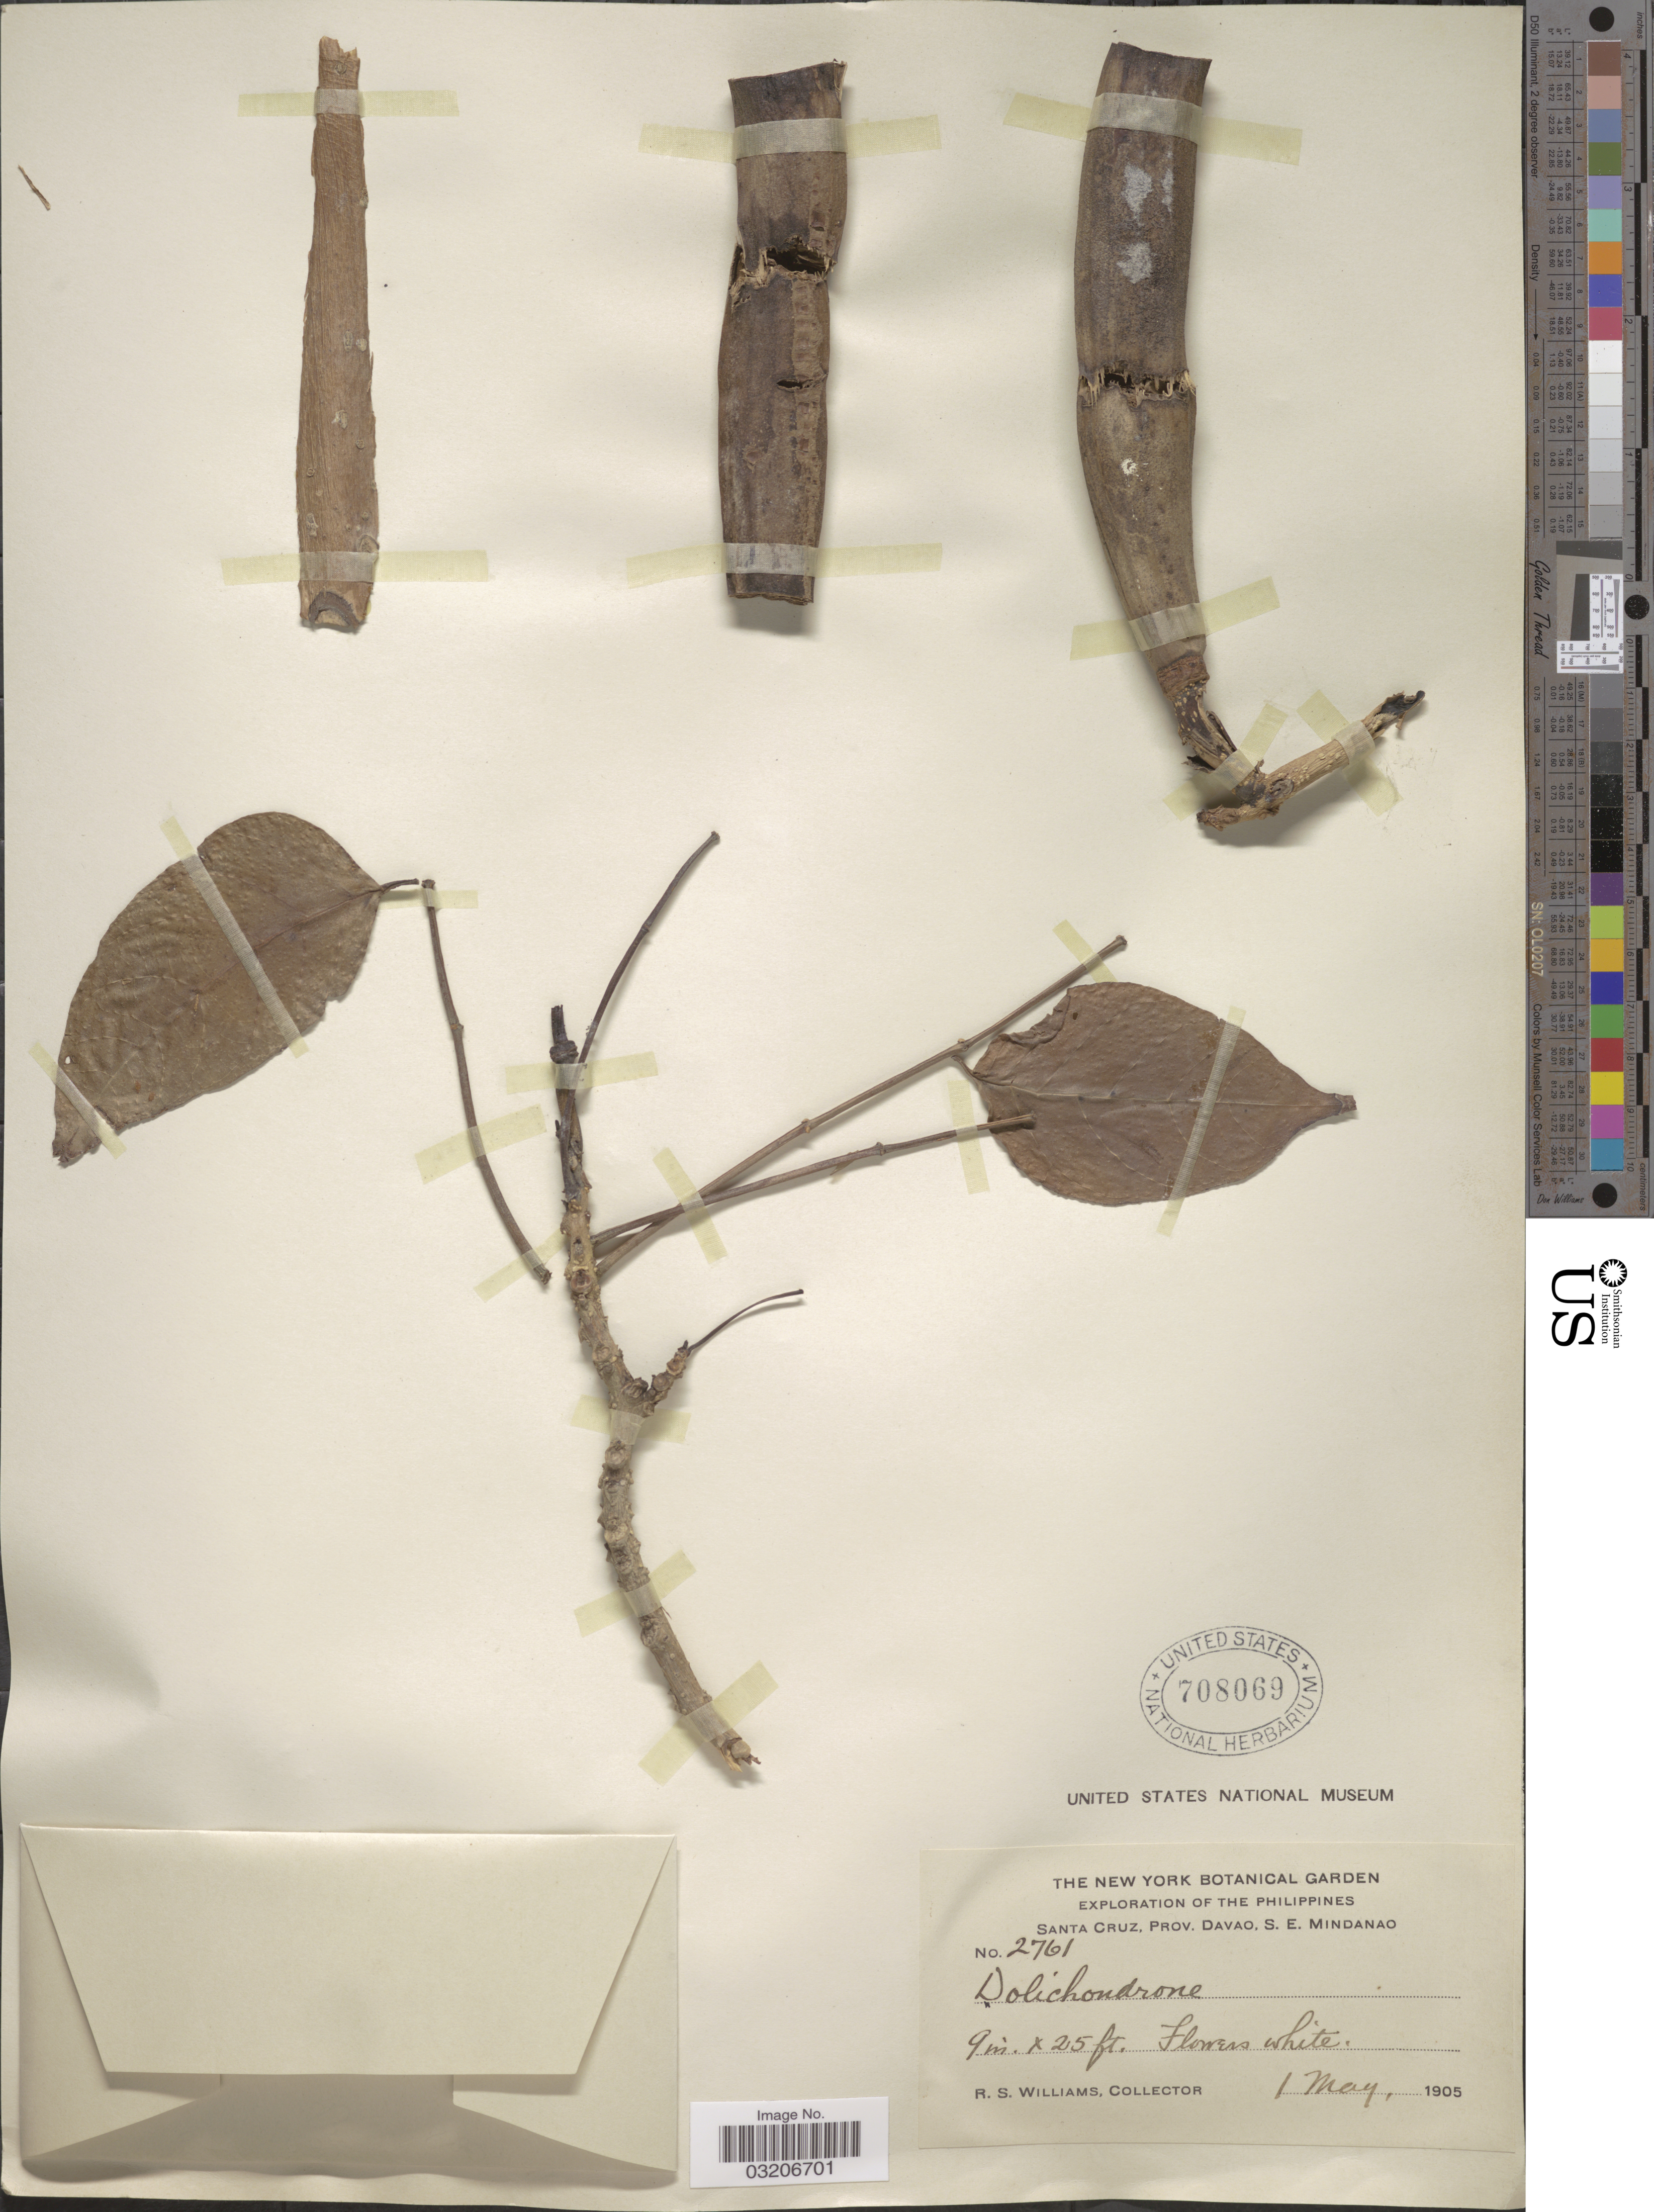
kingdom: Plantae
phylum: Tracheophyta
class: Magnoliopsida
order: Lamiales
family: Bignoniaceae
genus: Dolichandrone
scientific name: Dolichandrone spathacea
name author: (L. f.) K. Schum.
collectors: R. S. Williams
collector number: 2761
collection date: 1905-05-01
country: Philippines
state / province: Davao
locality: Santa Cruz, S. E. Mindanao.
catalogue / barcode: US 708069